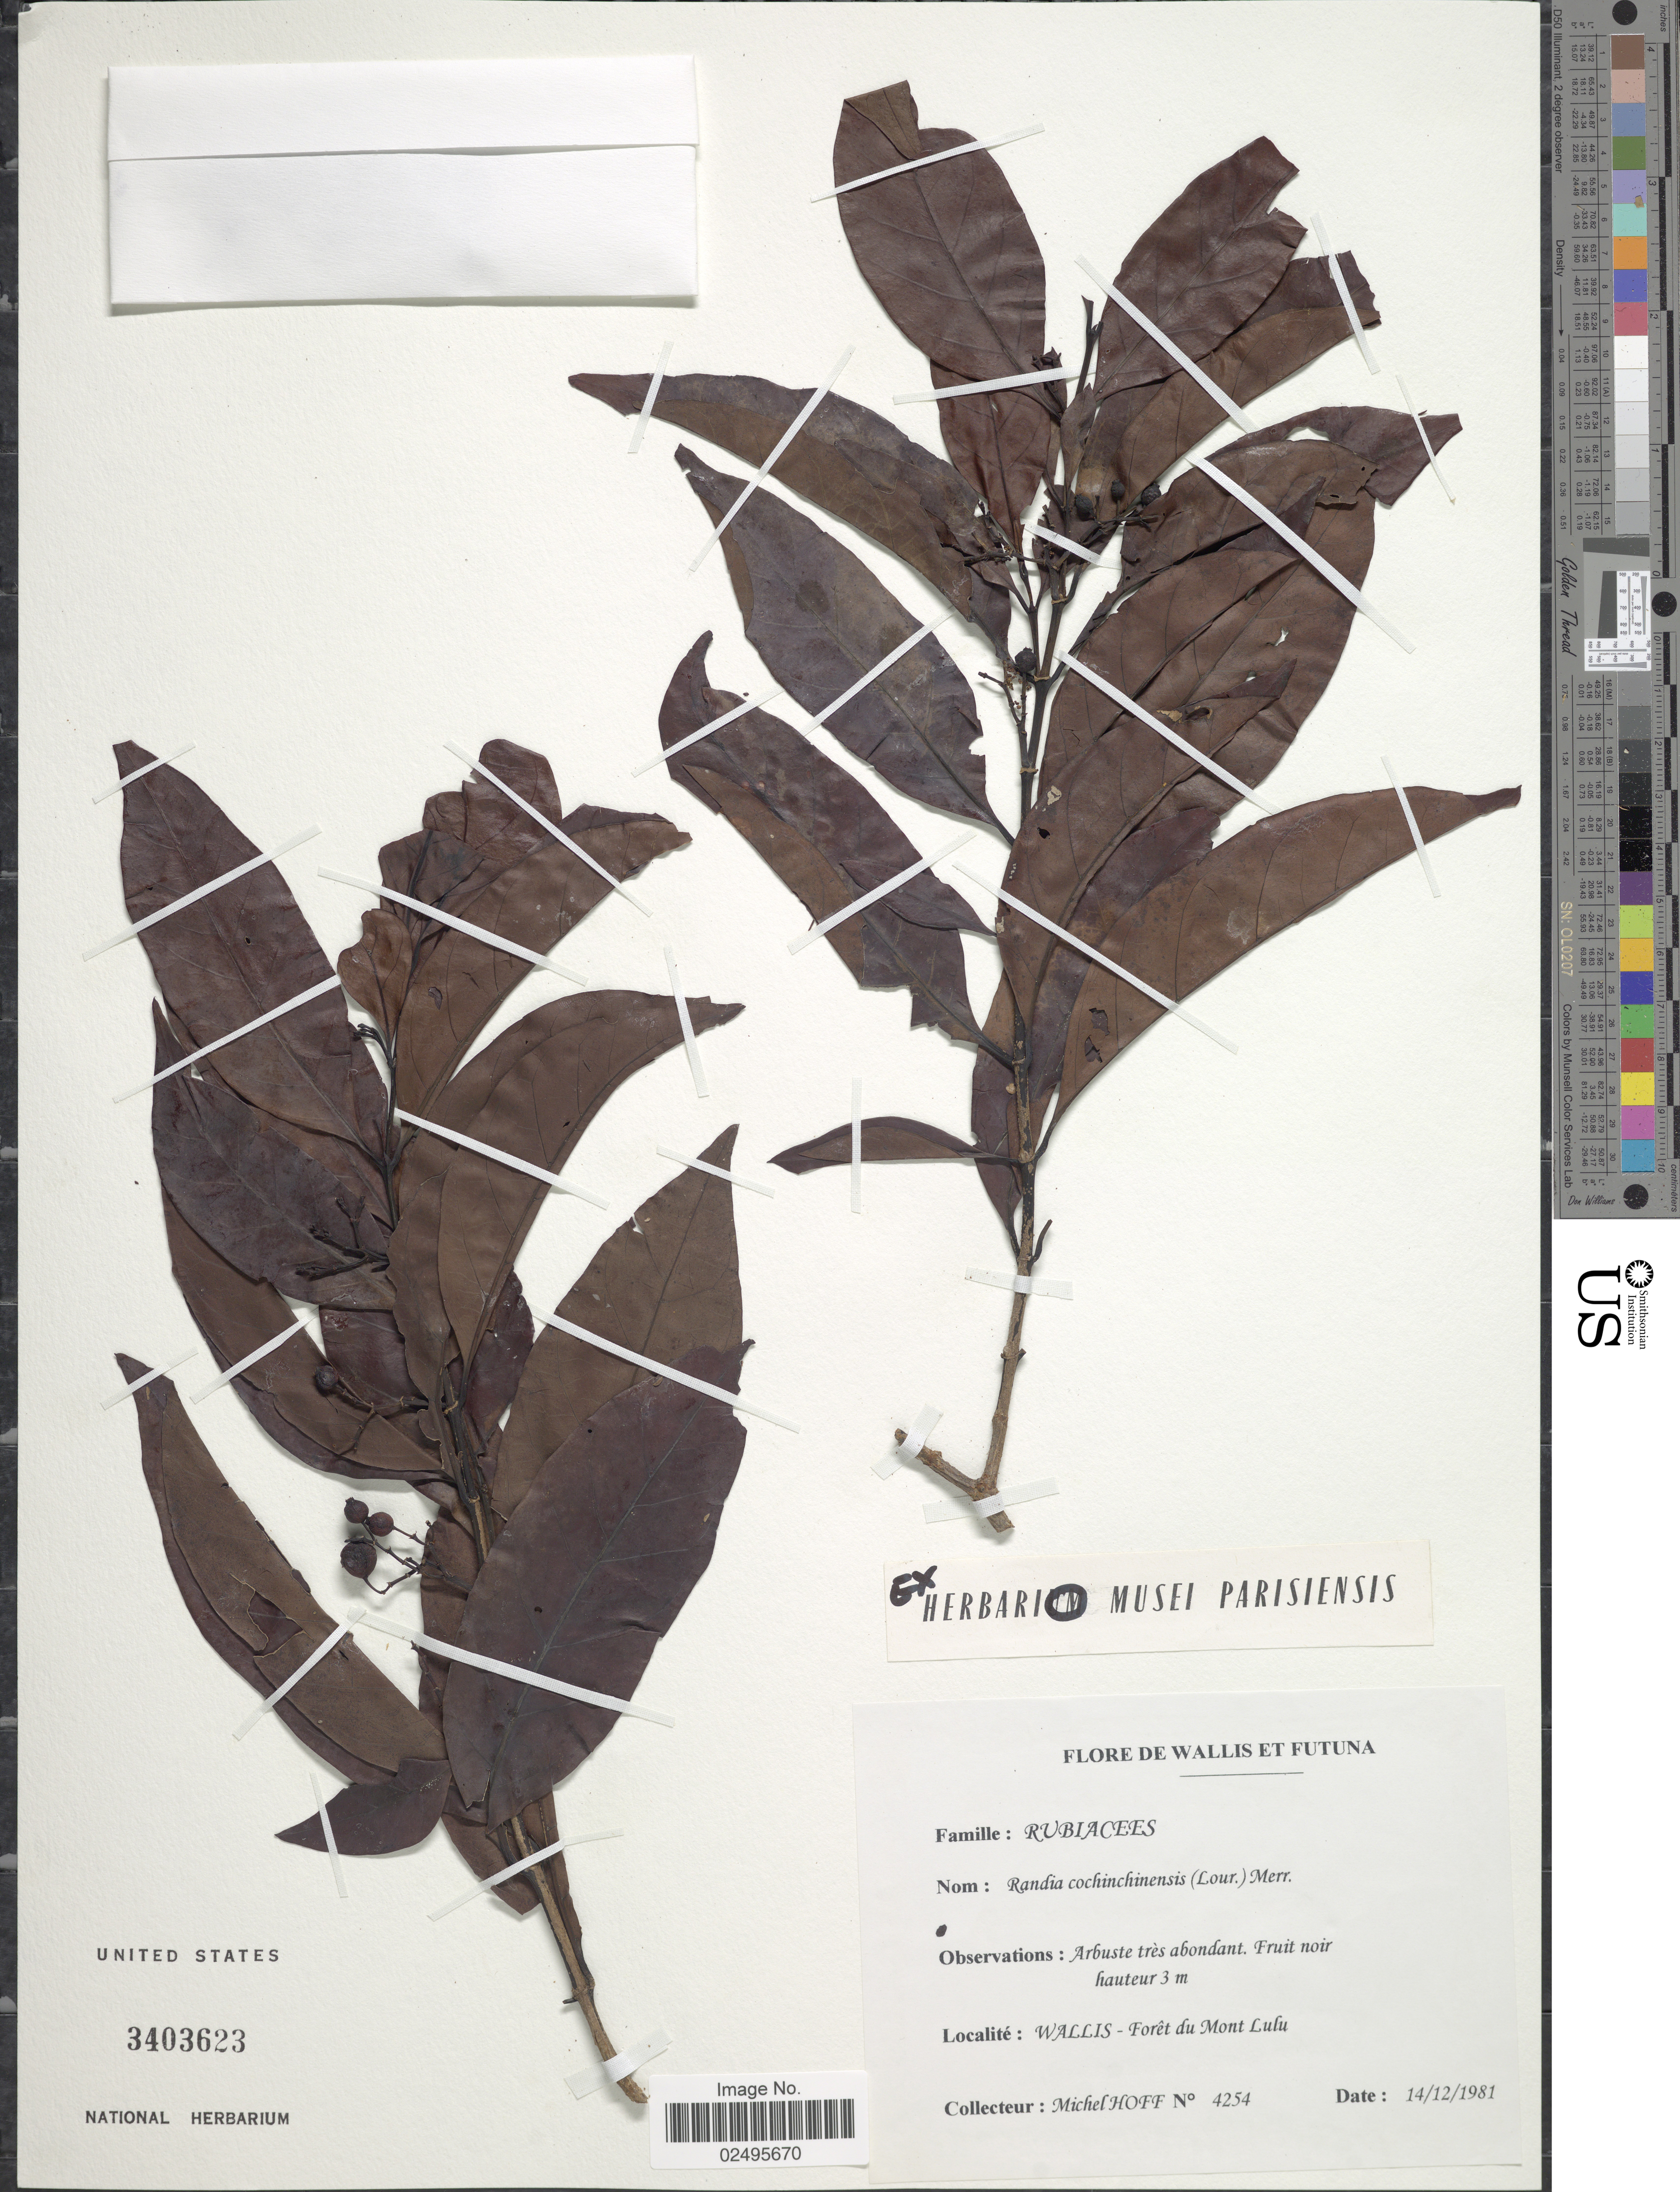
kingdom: Plantae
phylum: Tracheophyta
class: Magnoliopsida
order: Gentianales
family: Rubiaceae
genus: Aidia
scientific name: Aidia racemosa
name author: (Cav.) Tirv.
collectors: M. Hoff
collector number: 4254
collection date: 1981-12-14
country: Wallis and Futuna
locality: Wallis - Foret du Mont Lulu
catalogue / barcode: US 3403623